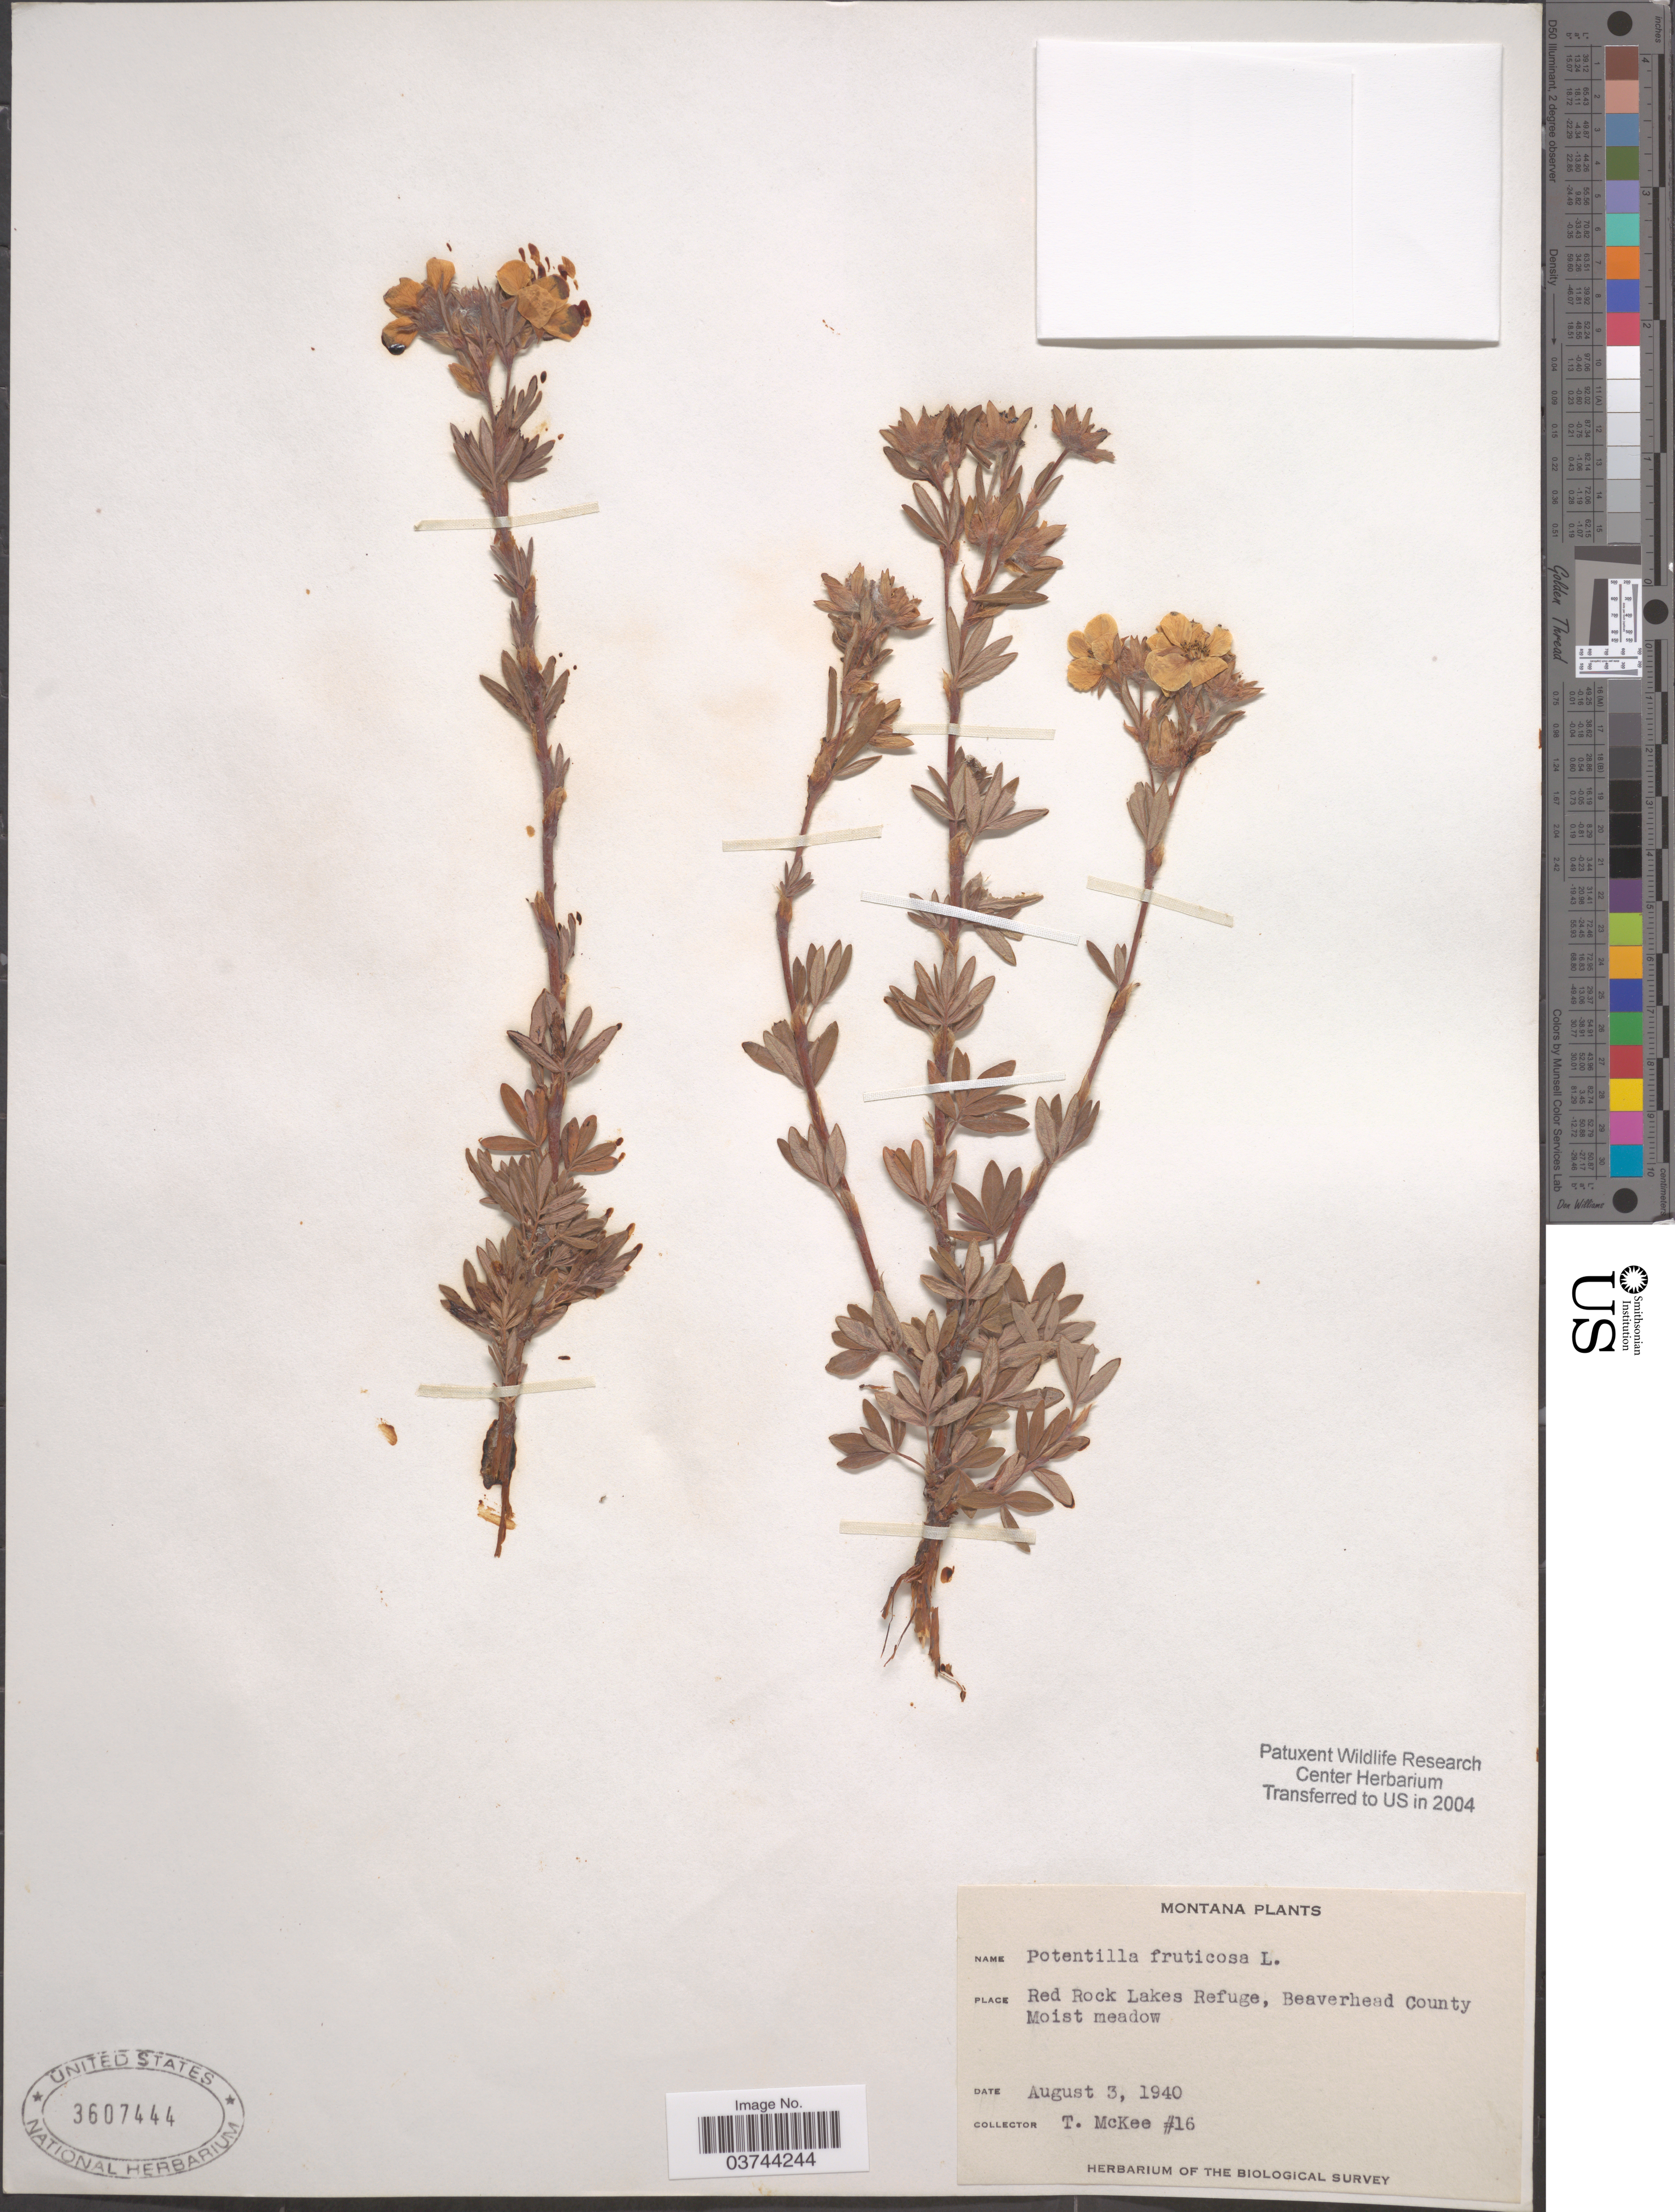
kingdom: Plantae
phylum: Tracheophyta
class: Magnoliopsida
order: Rosales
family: Rosaceae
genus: Dasiphora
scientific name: Dasiphora fruticosa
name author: (L.) Rydb.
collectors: T. McKee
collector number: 16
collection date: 1940-08-03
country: United States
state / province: Montana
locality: Red Rock Lakes Refuge, Beaverhead County.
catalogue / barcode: US 3607444